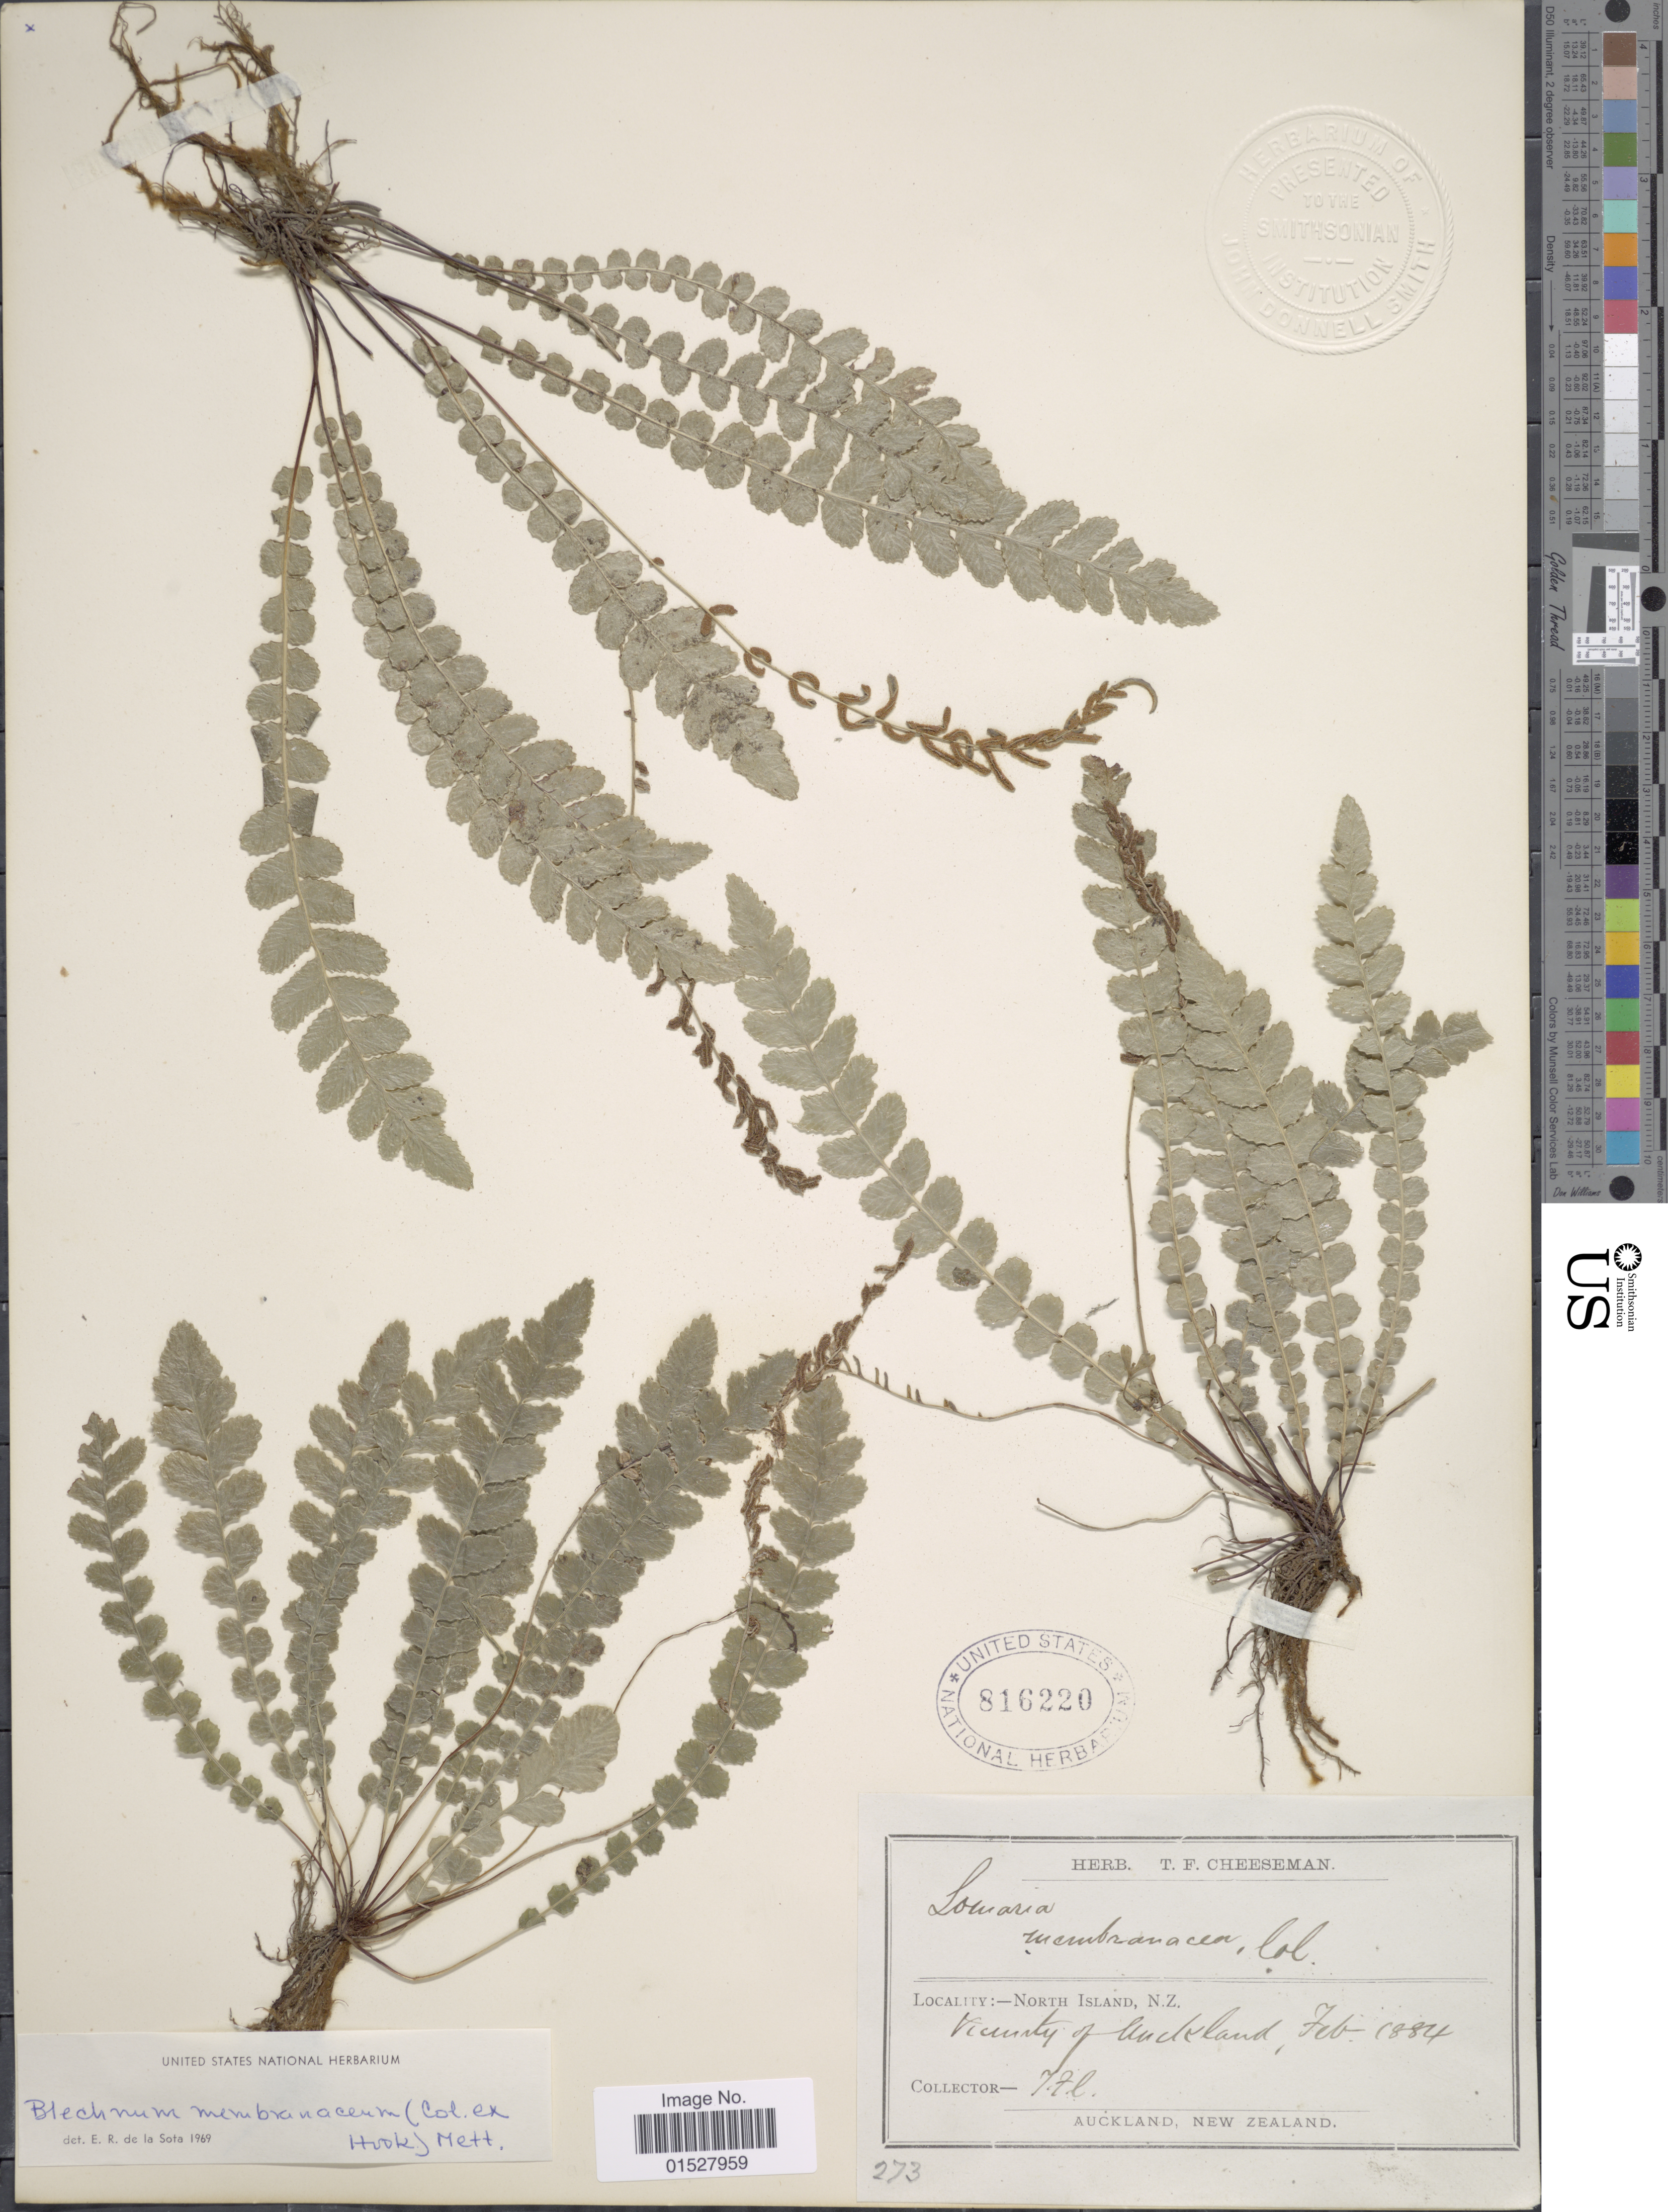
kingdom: Plantae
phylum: Tracheophyta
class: Polypodiopsida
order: Polypodiales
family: Blechnaceae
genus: Blechnum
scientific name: Blechnum membranaceum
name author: (Colenso) Mett.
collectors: T. F. Cheeseman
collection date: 1884-02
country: New Zealand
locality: North Island.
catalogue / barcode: US 816220